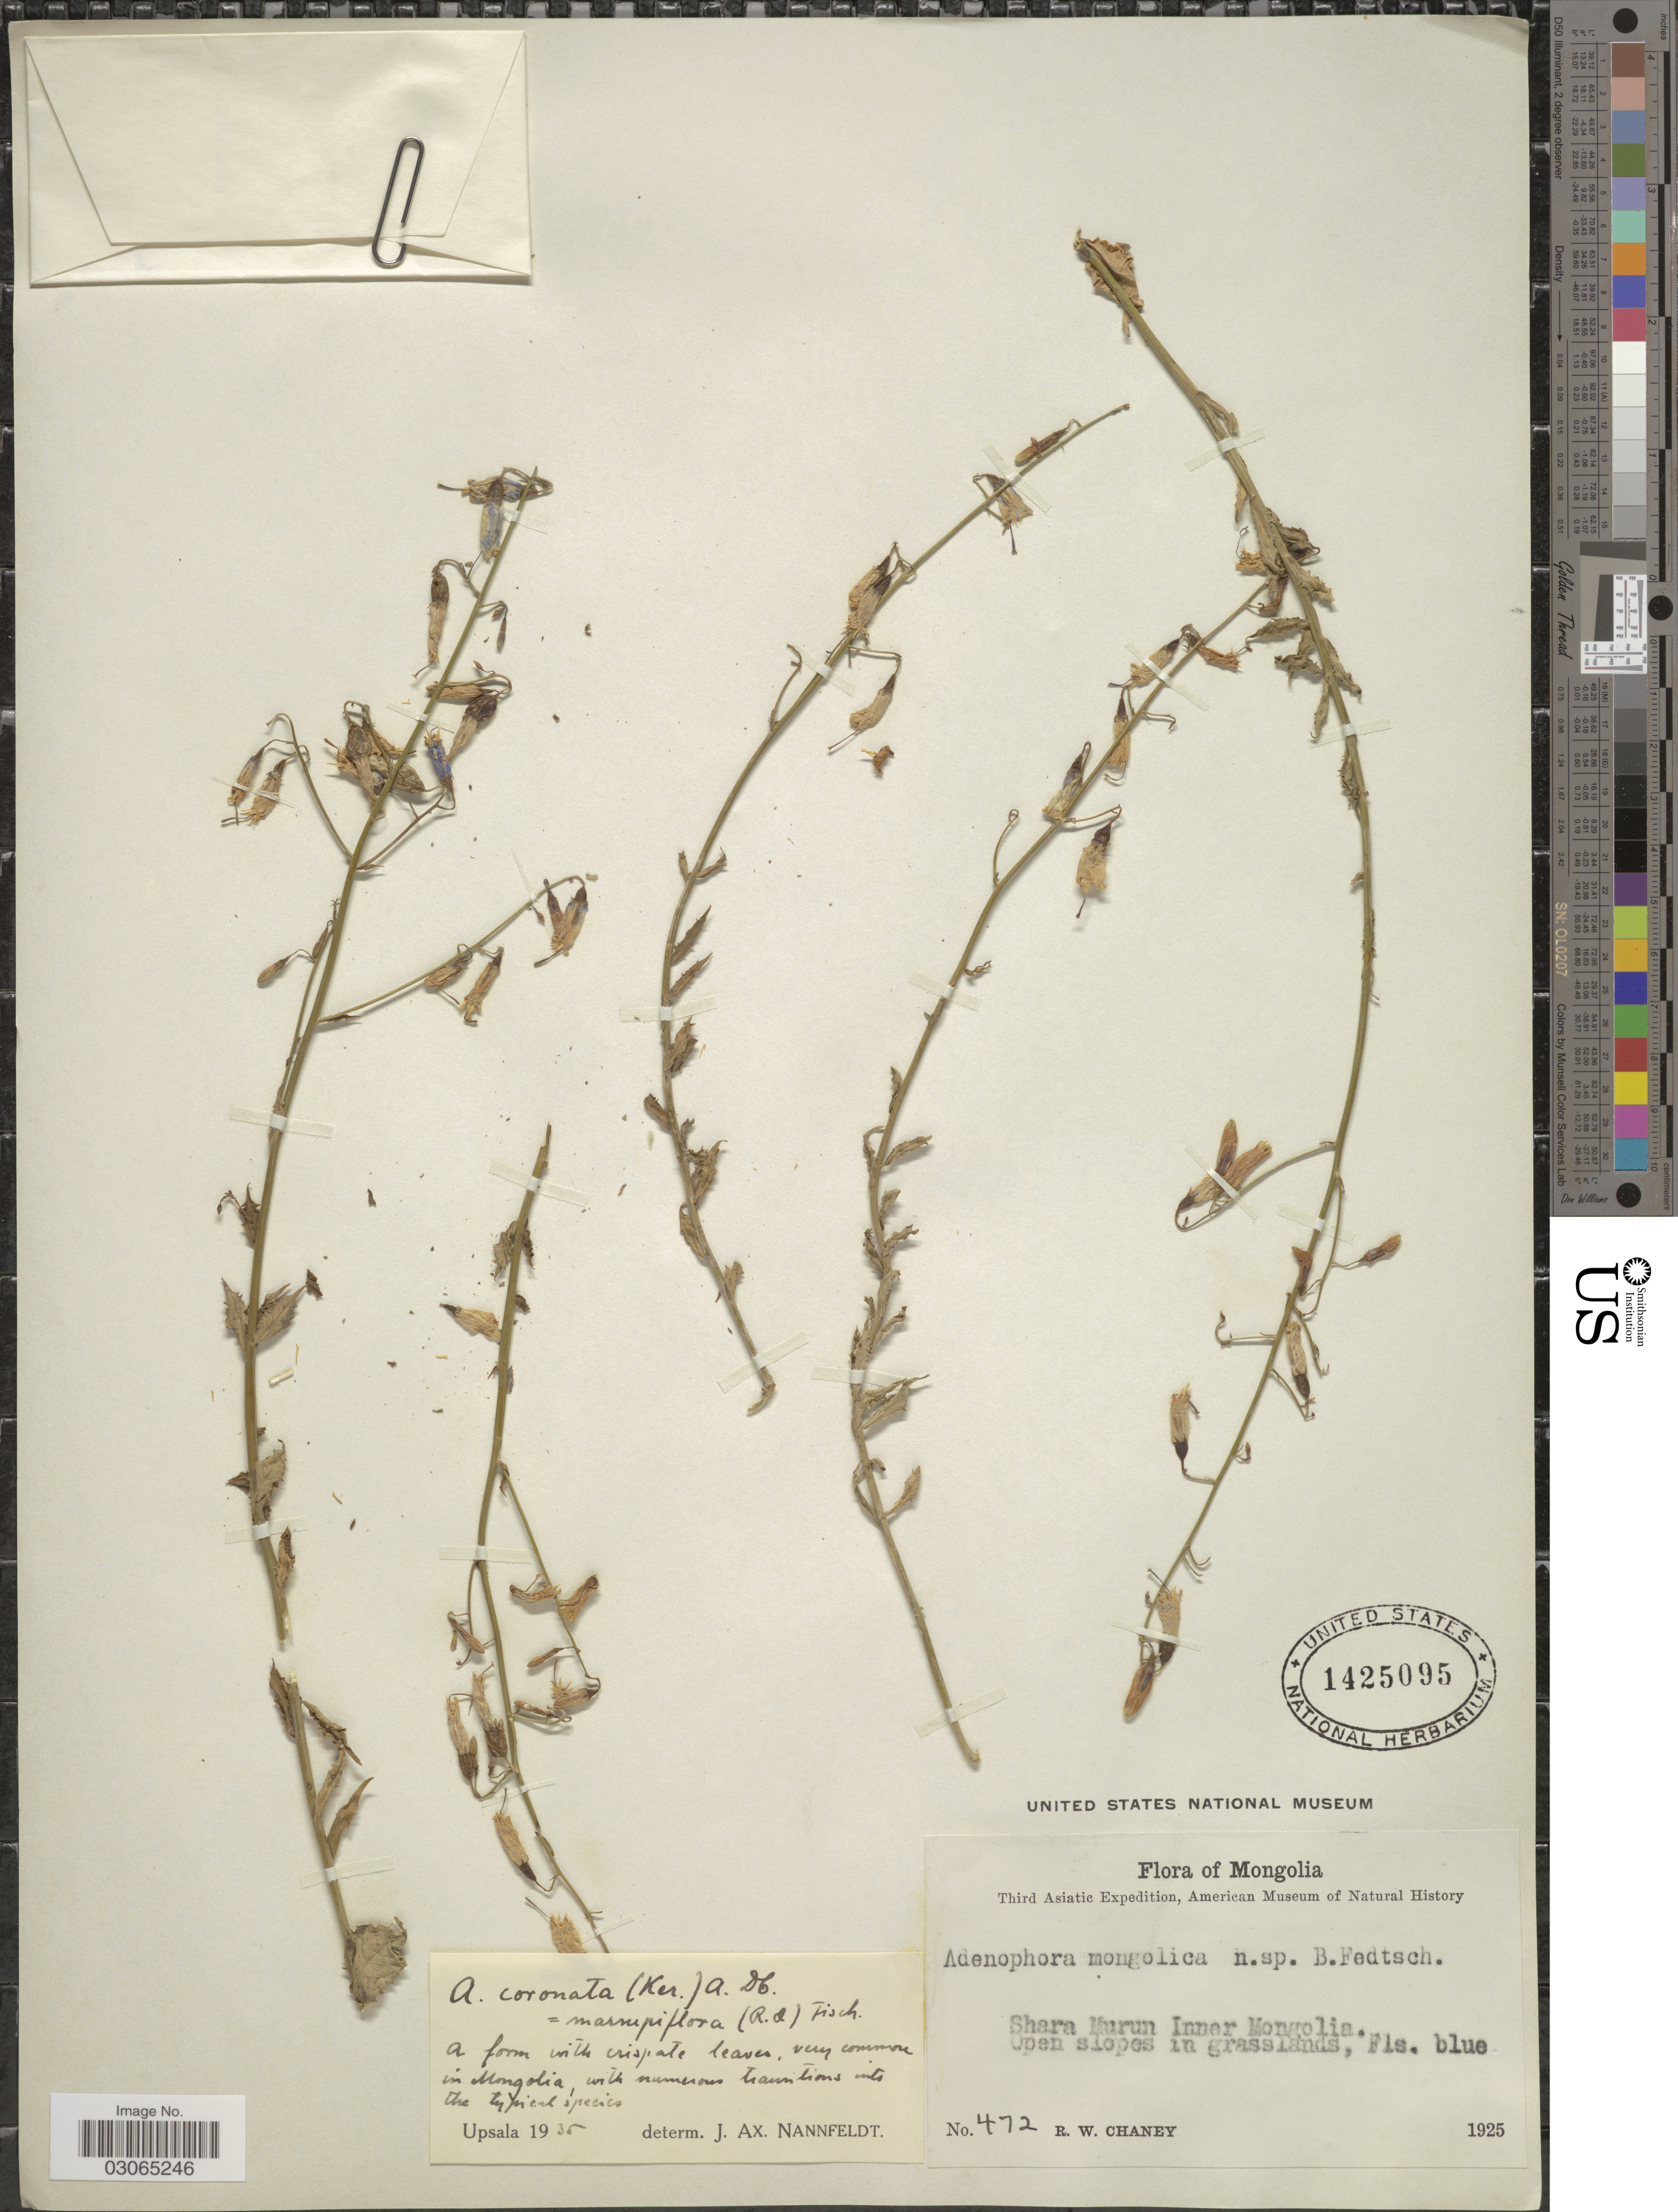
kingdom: Plantae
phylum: Tracheophyta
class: Magnoliopsida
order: Asterales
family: Campanulaceae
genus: Adenophora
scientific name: Adenophora coronata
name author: (Ker Gawl.) A. DC.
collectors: R. Chaney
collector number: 472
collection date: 1925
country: China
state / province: Nei Monggol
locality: Shara Murun Inner Mongolia.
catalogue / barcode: US 1425095